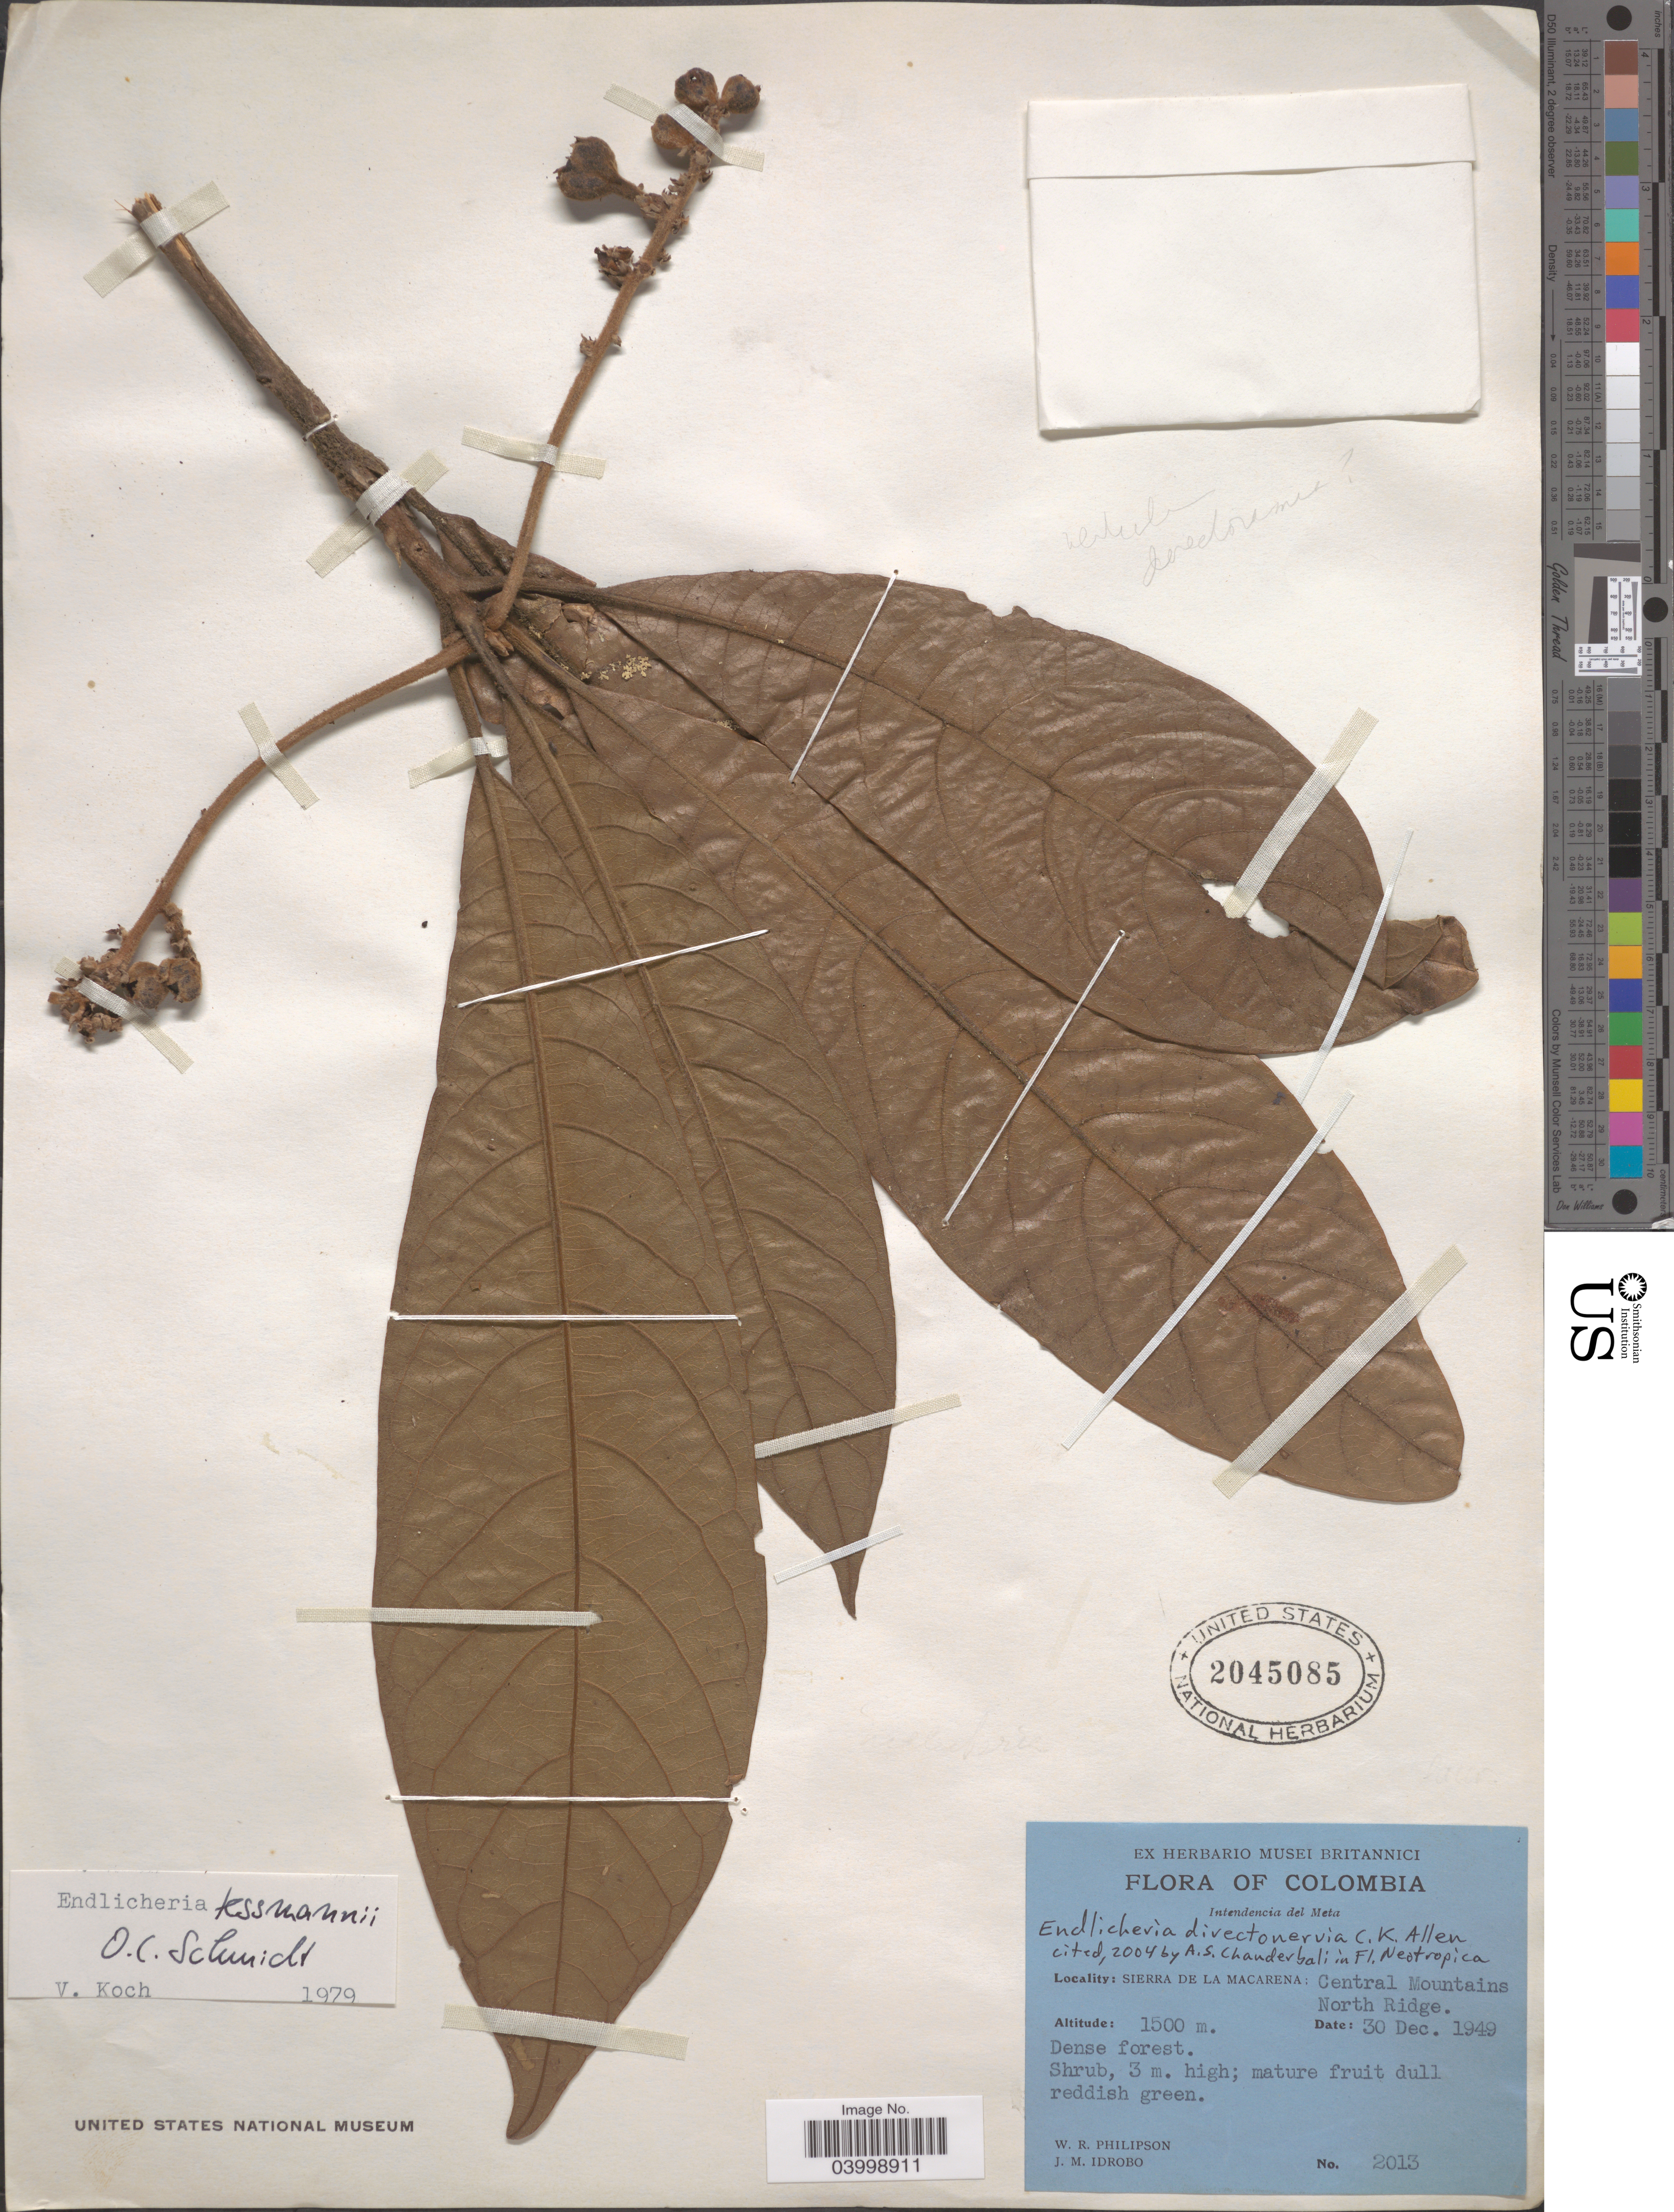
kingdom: Plantae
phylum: Tracheophyta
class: Magnoliopsida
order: Laurales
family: Lauraceae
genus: Endlicheria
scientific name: Endlicheria directonervia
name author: C.K. Allen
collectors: W. R. Philipson & J. M. Idrobo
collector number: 2013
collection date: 1949-12-30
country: Colombia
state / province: Meta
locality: Intendencia del Meta. Sierra de La Macarena: Central Mountains North Ridge.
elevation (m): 1500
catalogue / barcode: US 2045085